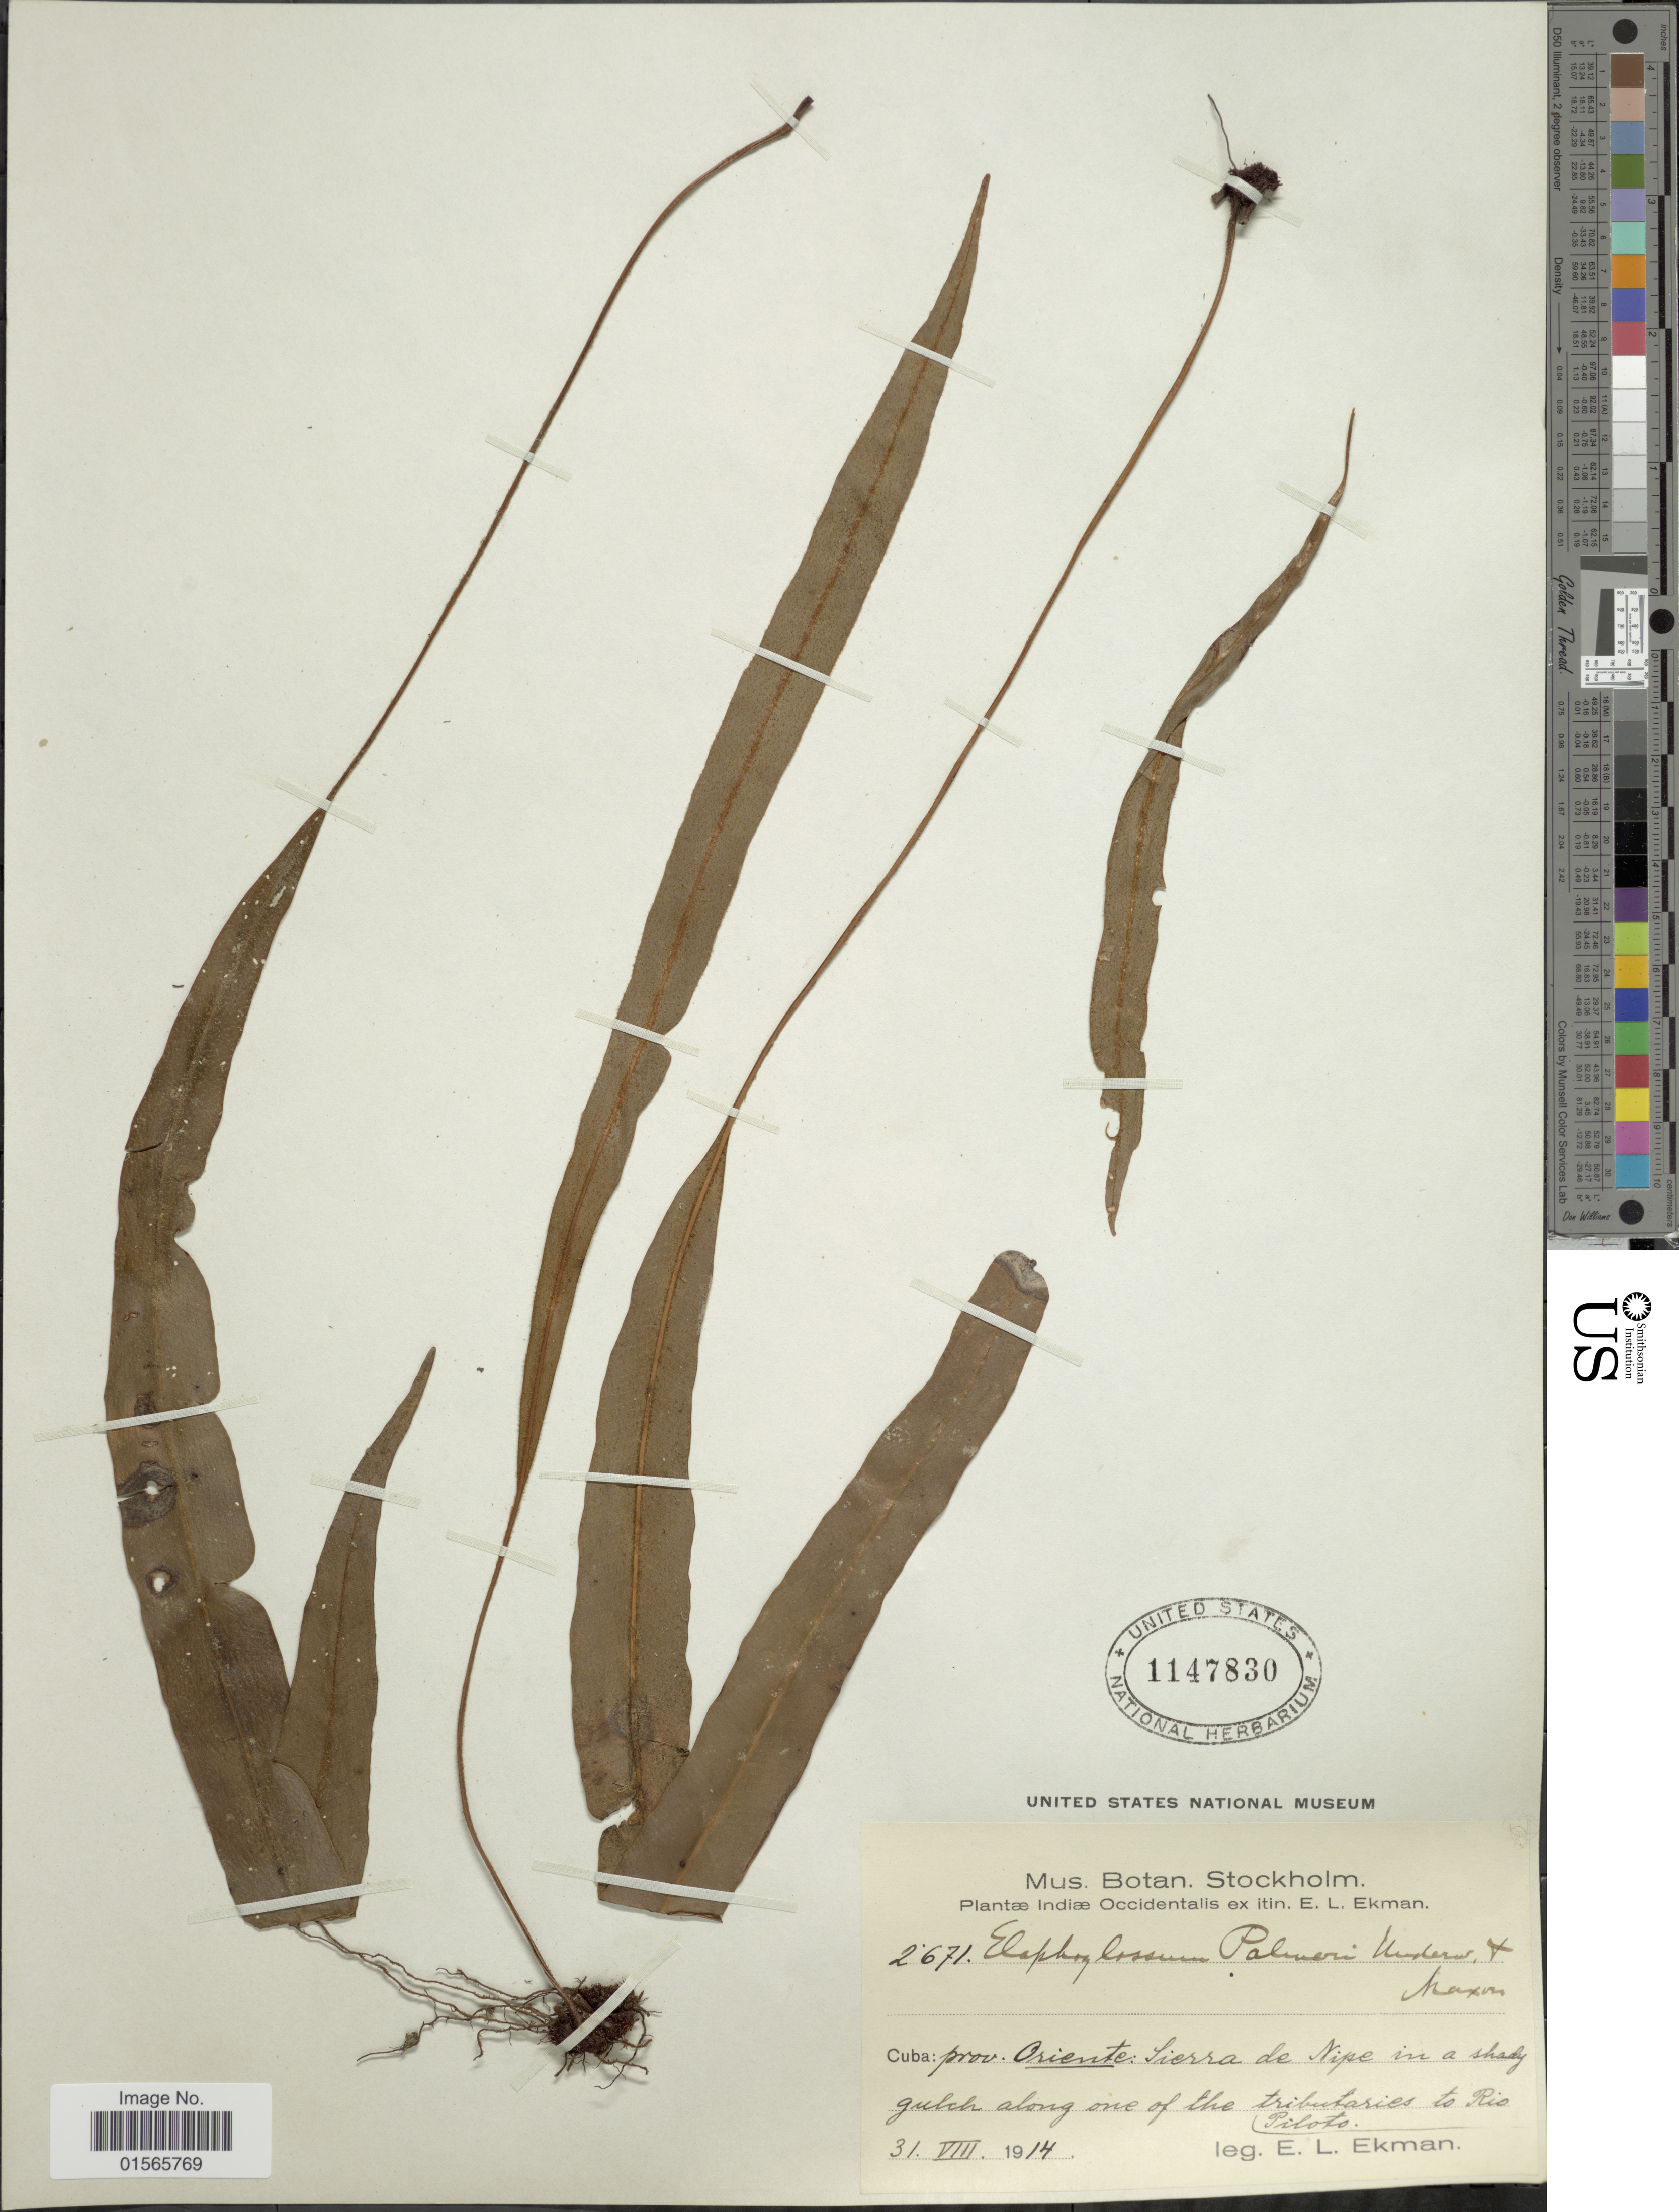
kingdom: Plantae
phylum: Tracheophyta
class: Polypodiopsida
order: Polypodiales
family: Dryopteridaceae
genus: Elaphoglossum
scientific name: Elaphoglossum palmeri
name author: Underw. & Maxon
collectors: E. L. Ekman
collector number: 2671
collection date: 1914-08-31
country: Cuba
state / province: Oriente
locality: Sierra de Nipe in a shady gulch along one of the tributaries to Rio Piloto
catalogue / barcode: US 1147830